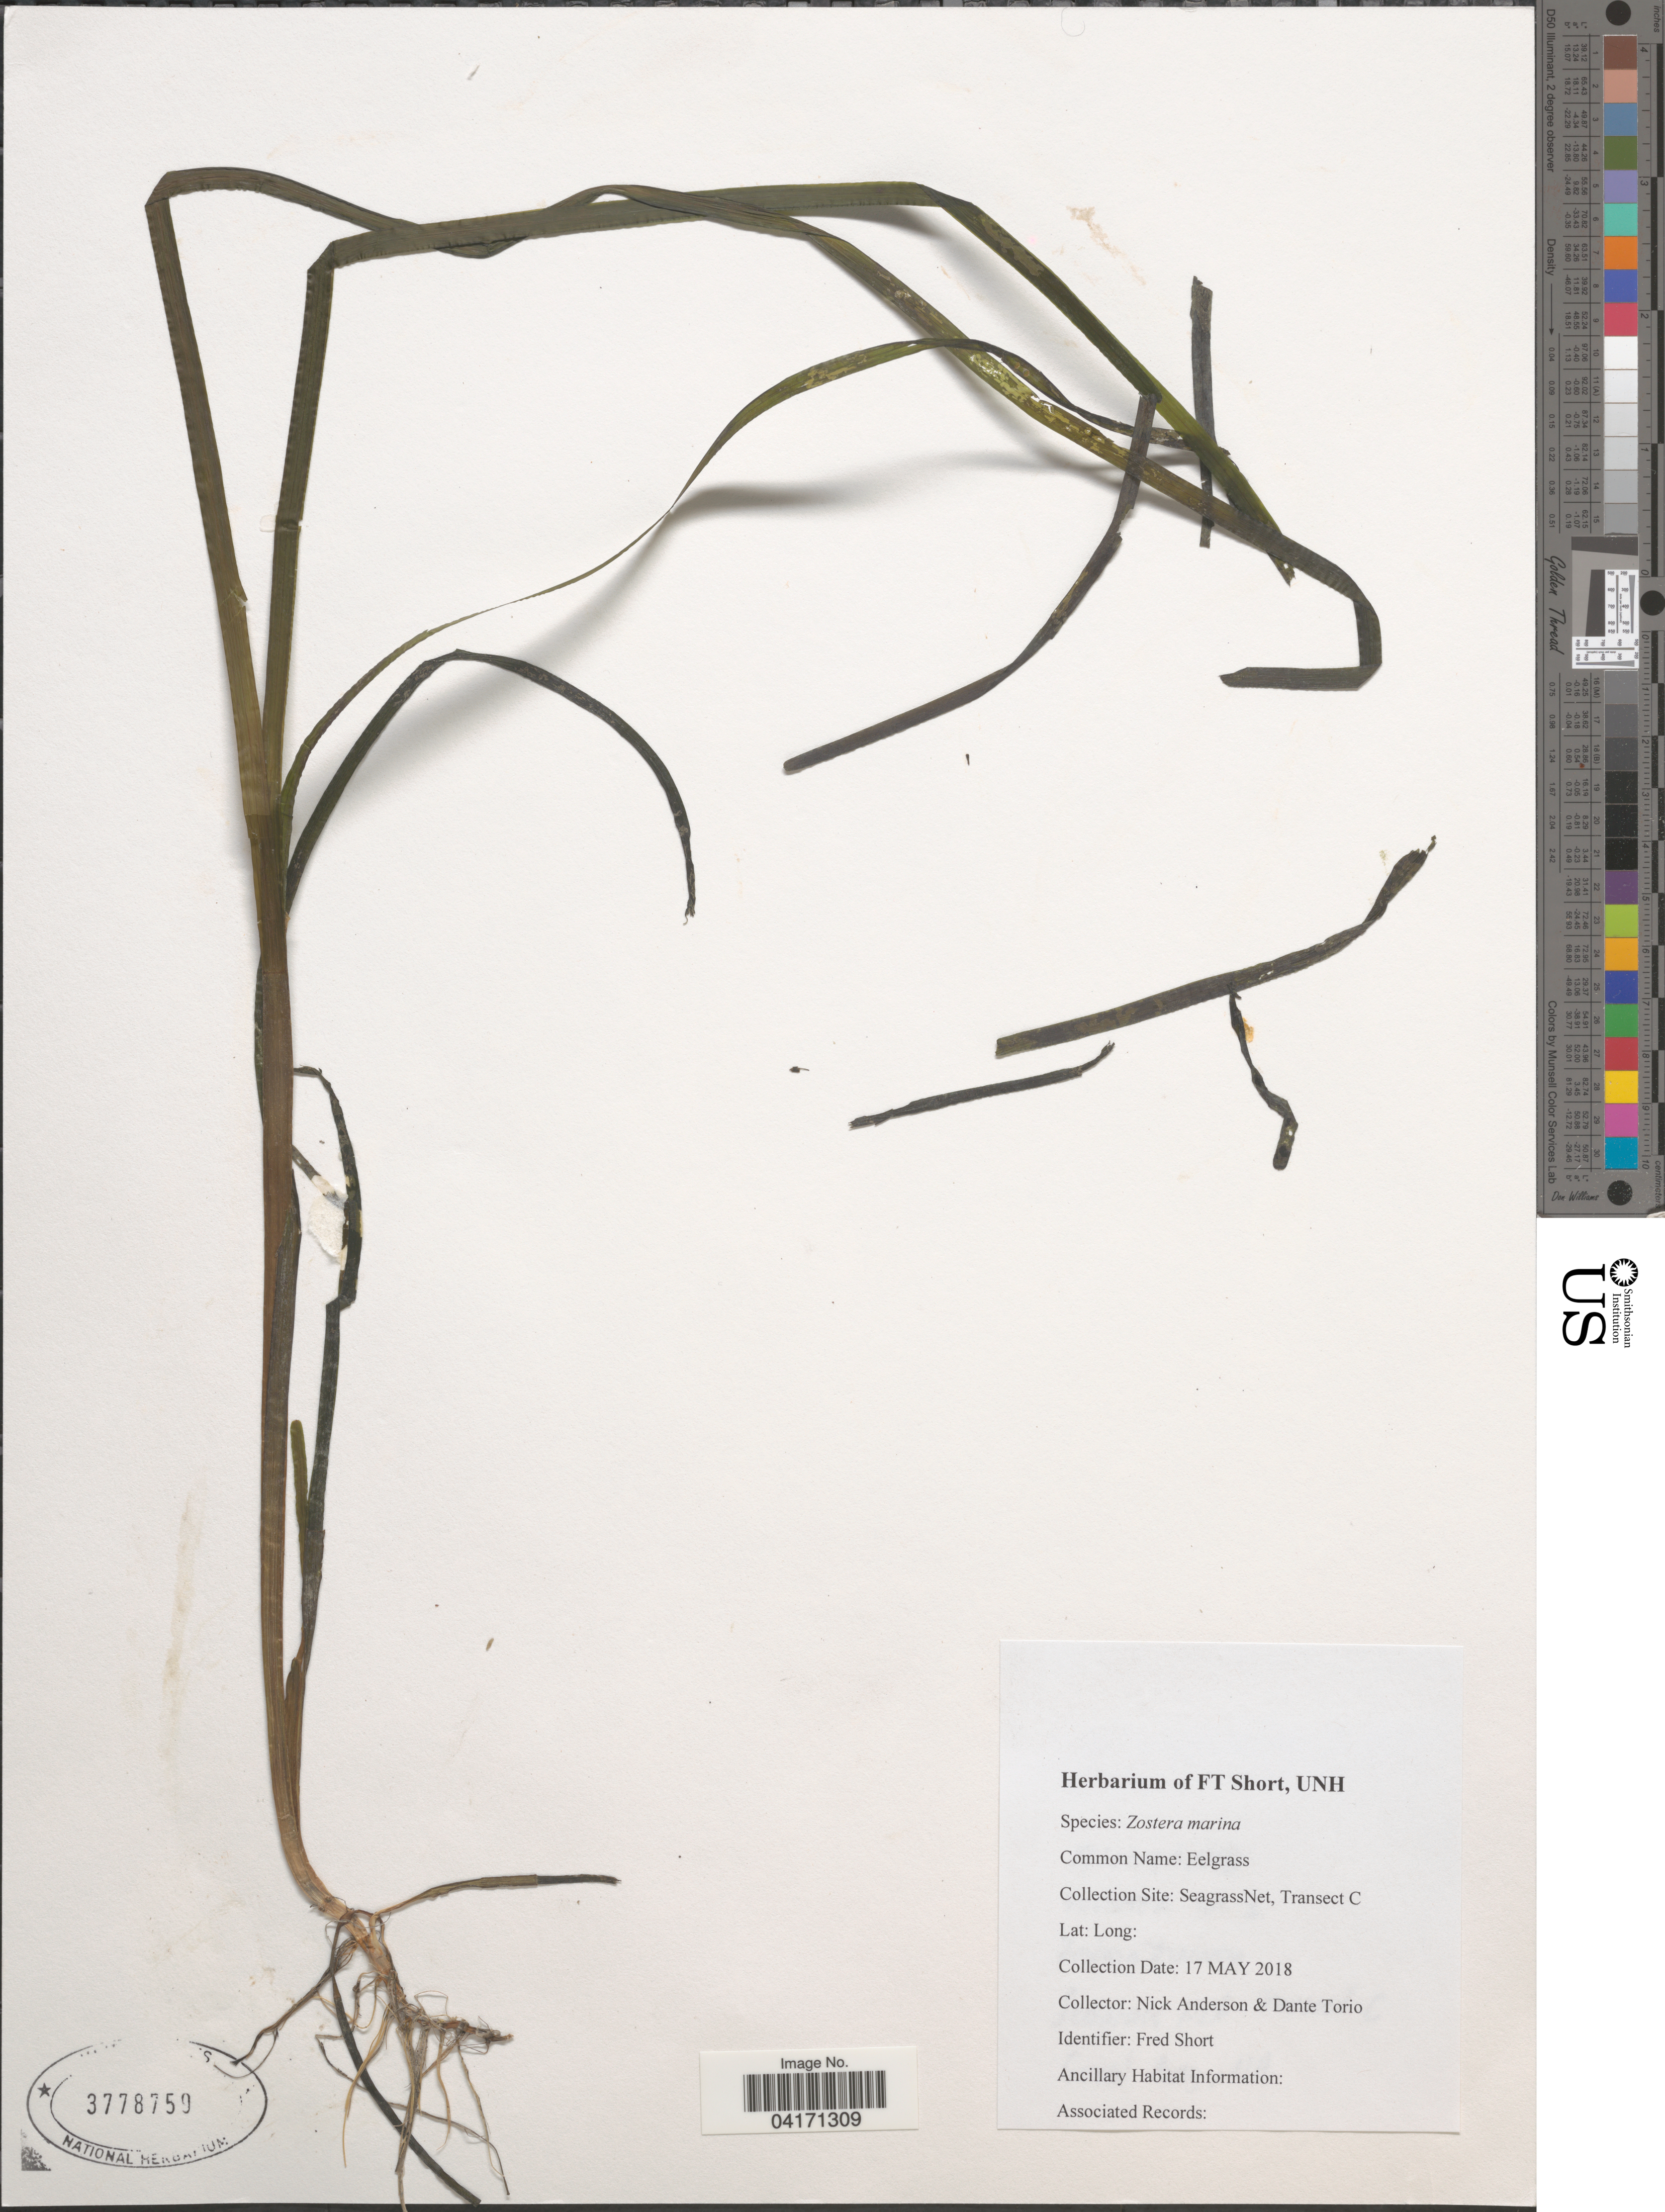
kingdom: Plantae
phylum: Tracheophyta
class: Liliopsida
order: Alismatales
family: Zosteraceae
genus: Zostera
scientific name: Zostera marina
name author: L.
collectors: N. Anderson & D. Torio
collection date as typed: Transcribed d/m/y: 17/5/2018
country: United States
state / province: New Hampshire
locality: SeagrassNet, Transect C.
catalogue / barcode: US 3778759